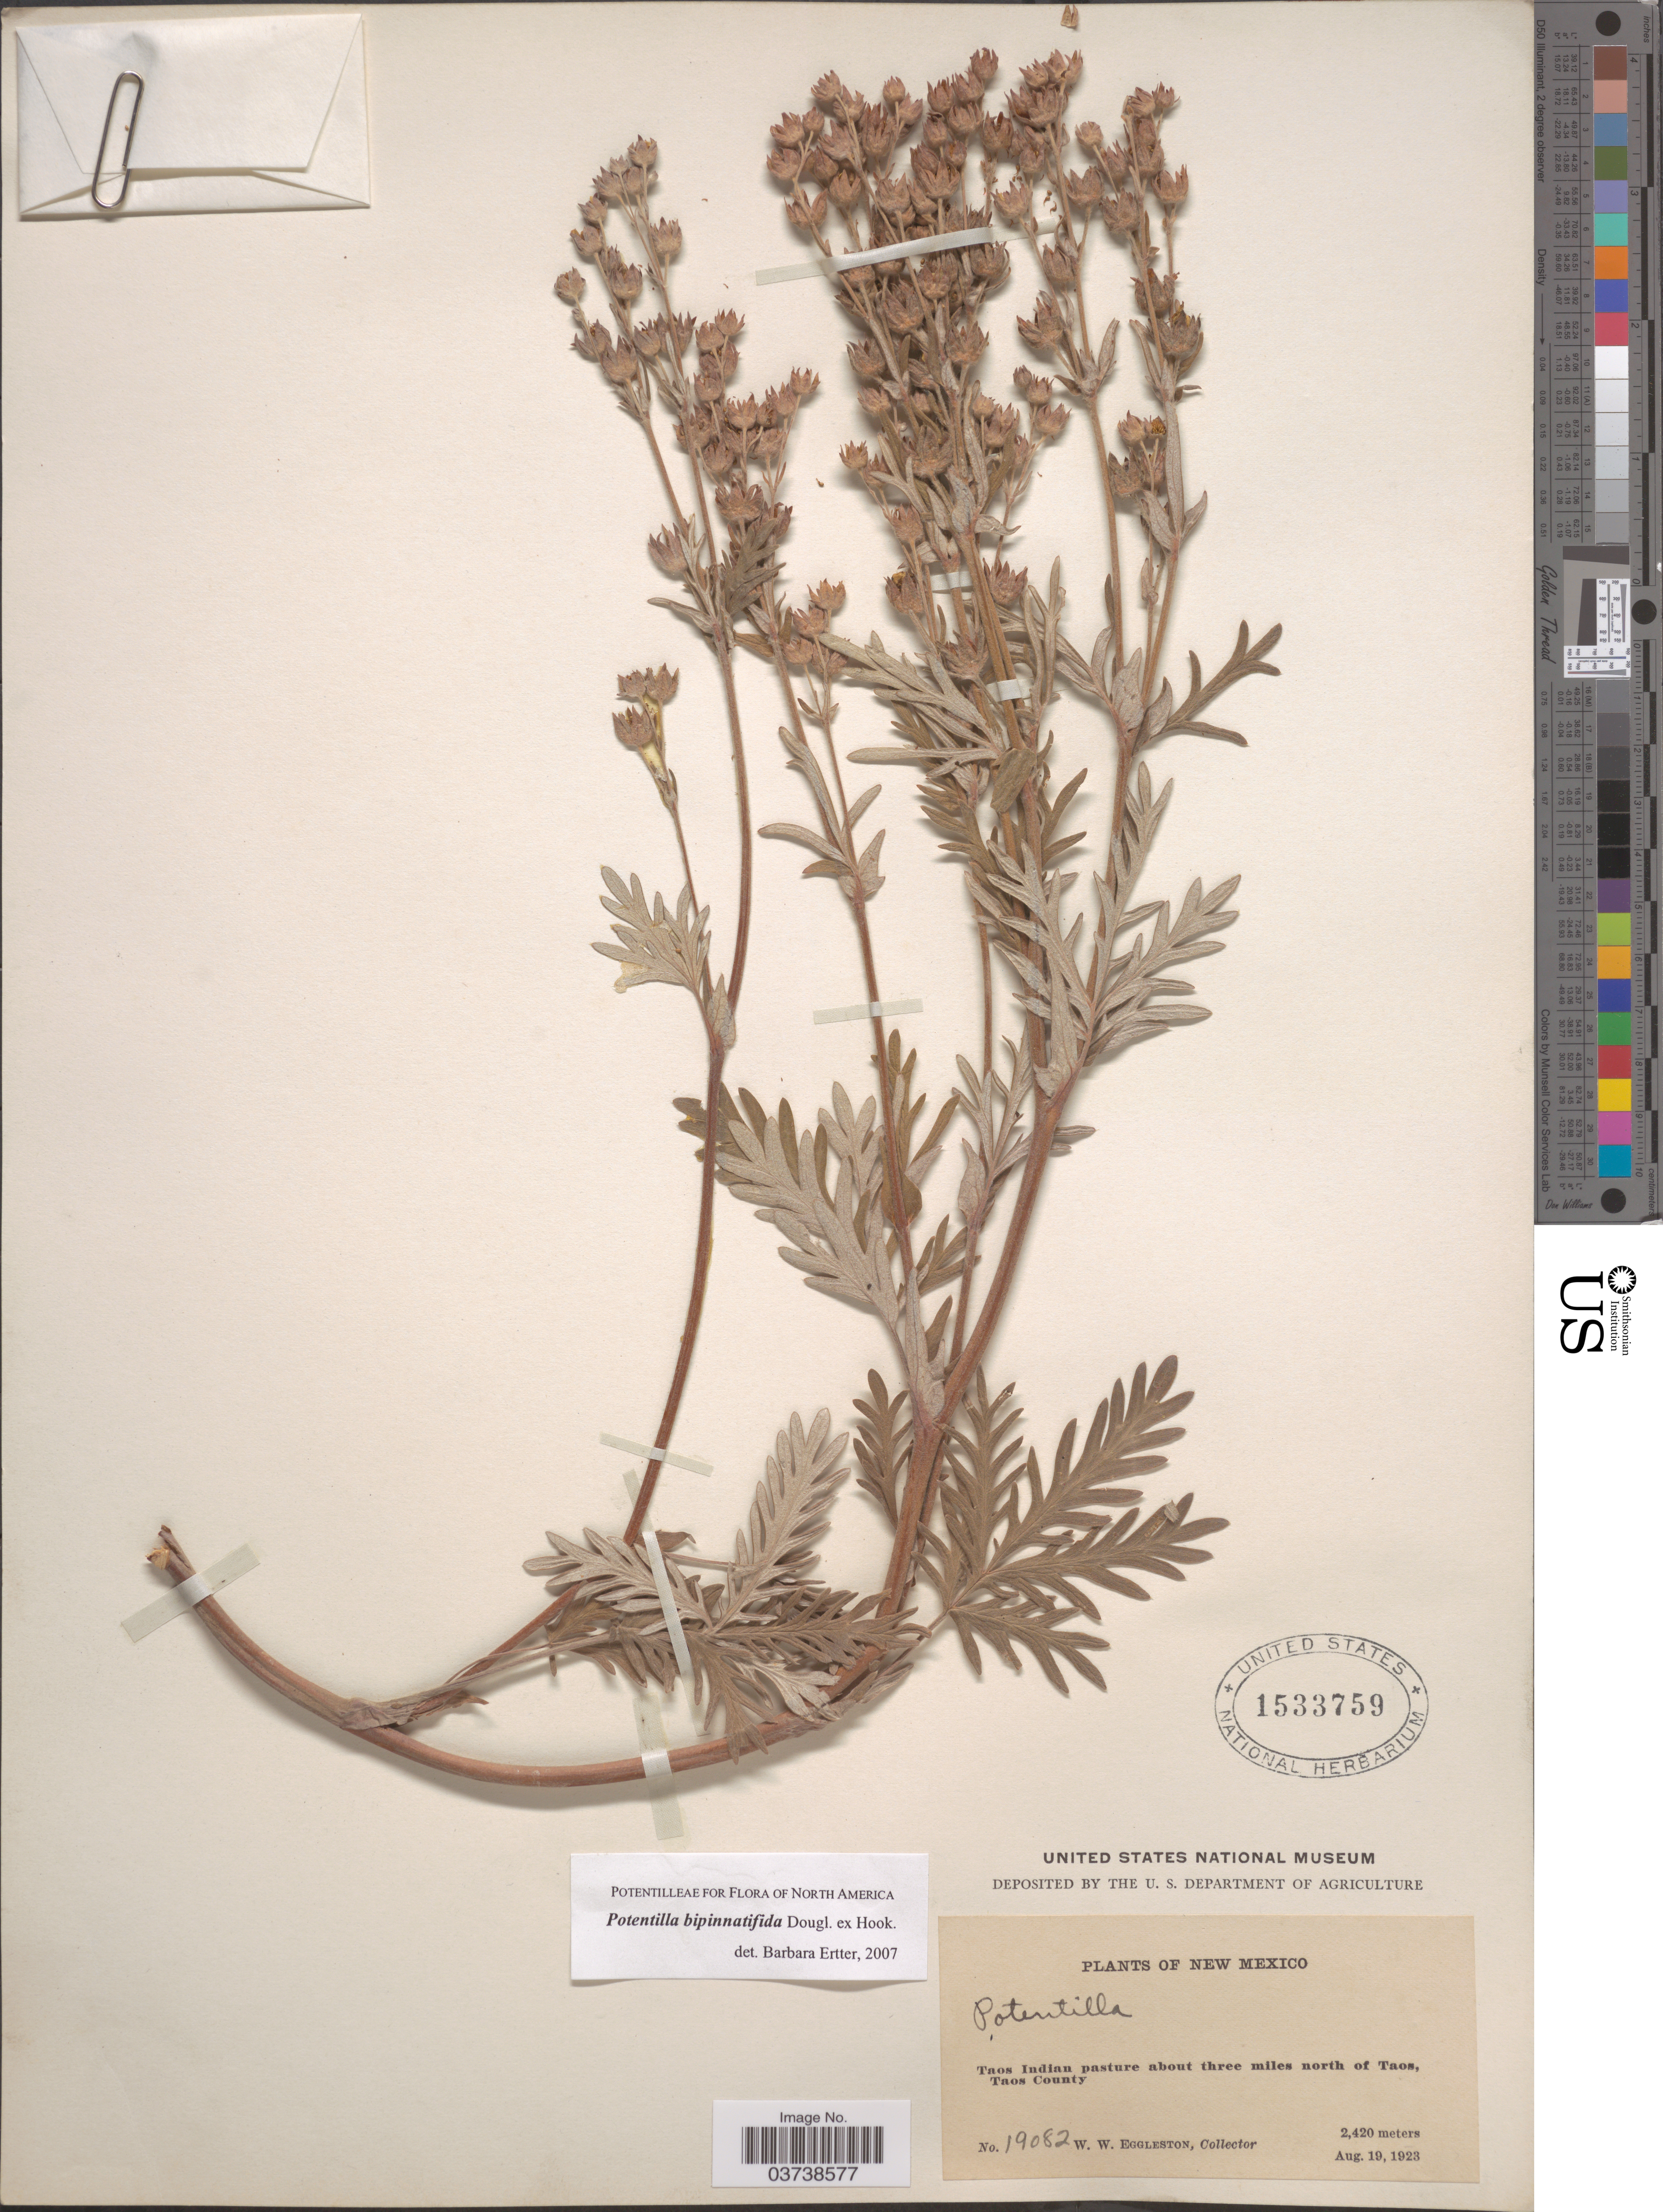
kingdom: Plantae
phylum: Tracheophyta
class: Magnoliopsida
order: Rosales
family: Rosaceae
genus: Potentilla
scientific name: Potentilla bipinnatifida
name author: Douglas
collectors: W. W. Eggleston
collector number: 19082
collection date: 1923-08-19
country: United States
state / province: New Mexico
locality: Taos Indian pasture about three miles north of Taos, Taos County.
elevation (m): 2420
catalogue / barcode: US 1533759